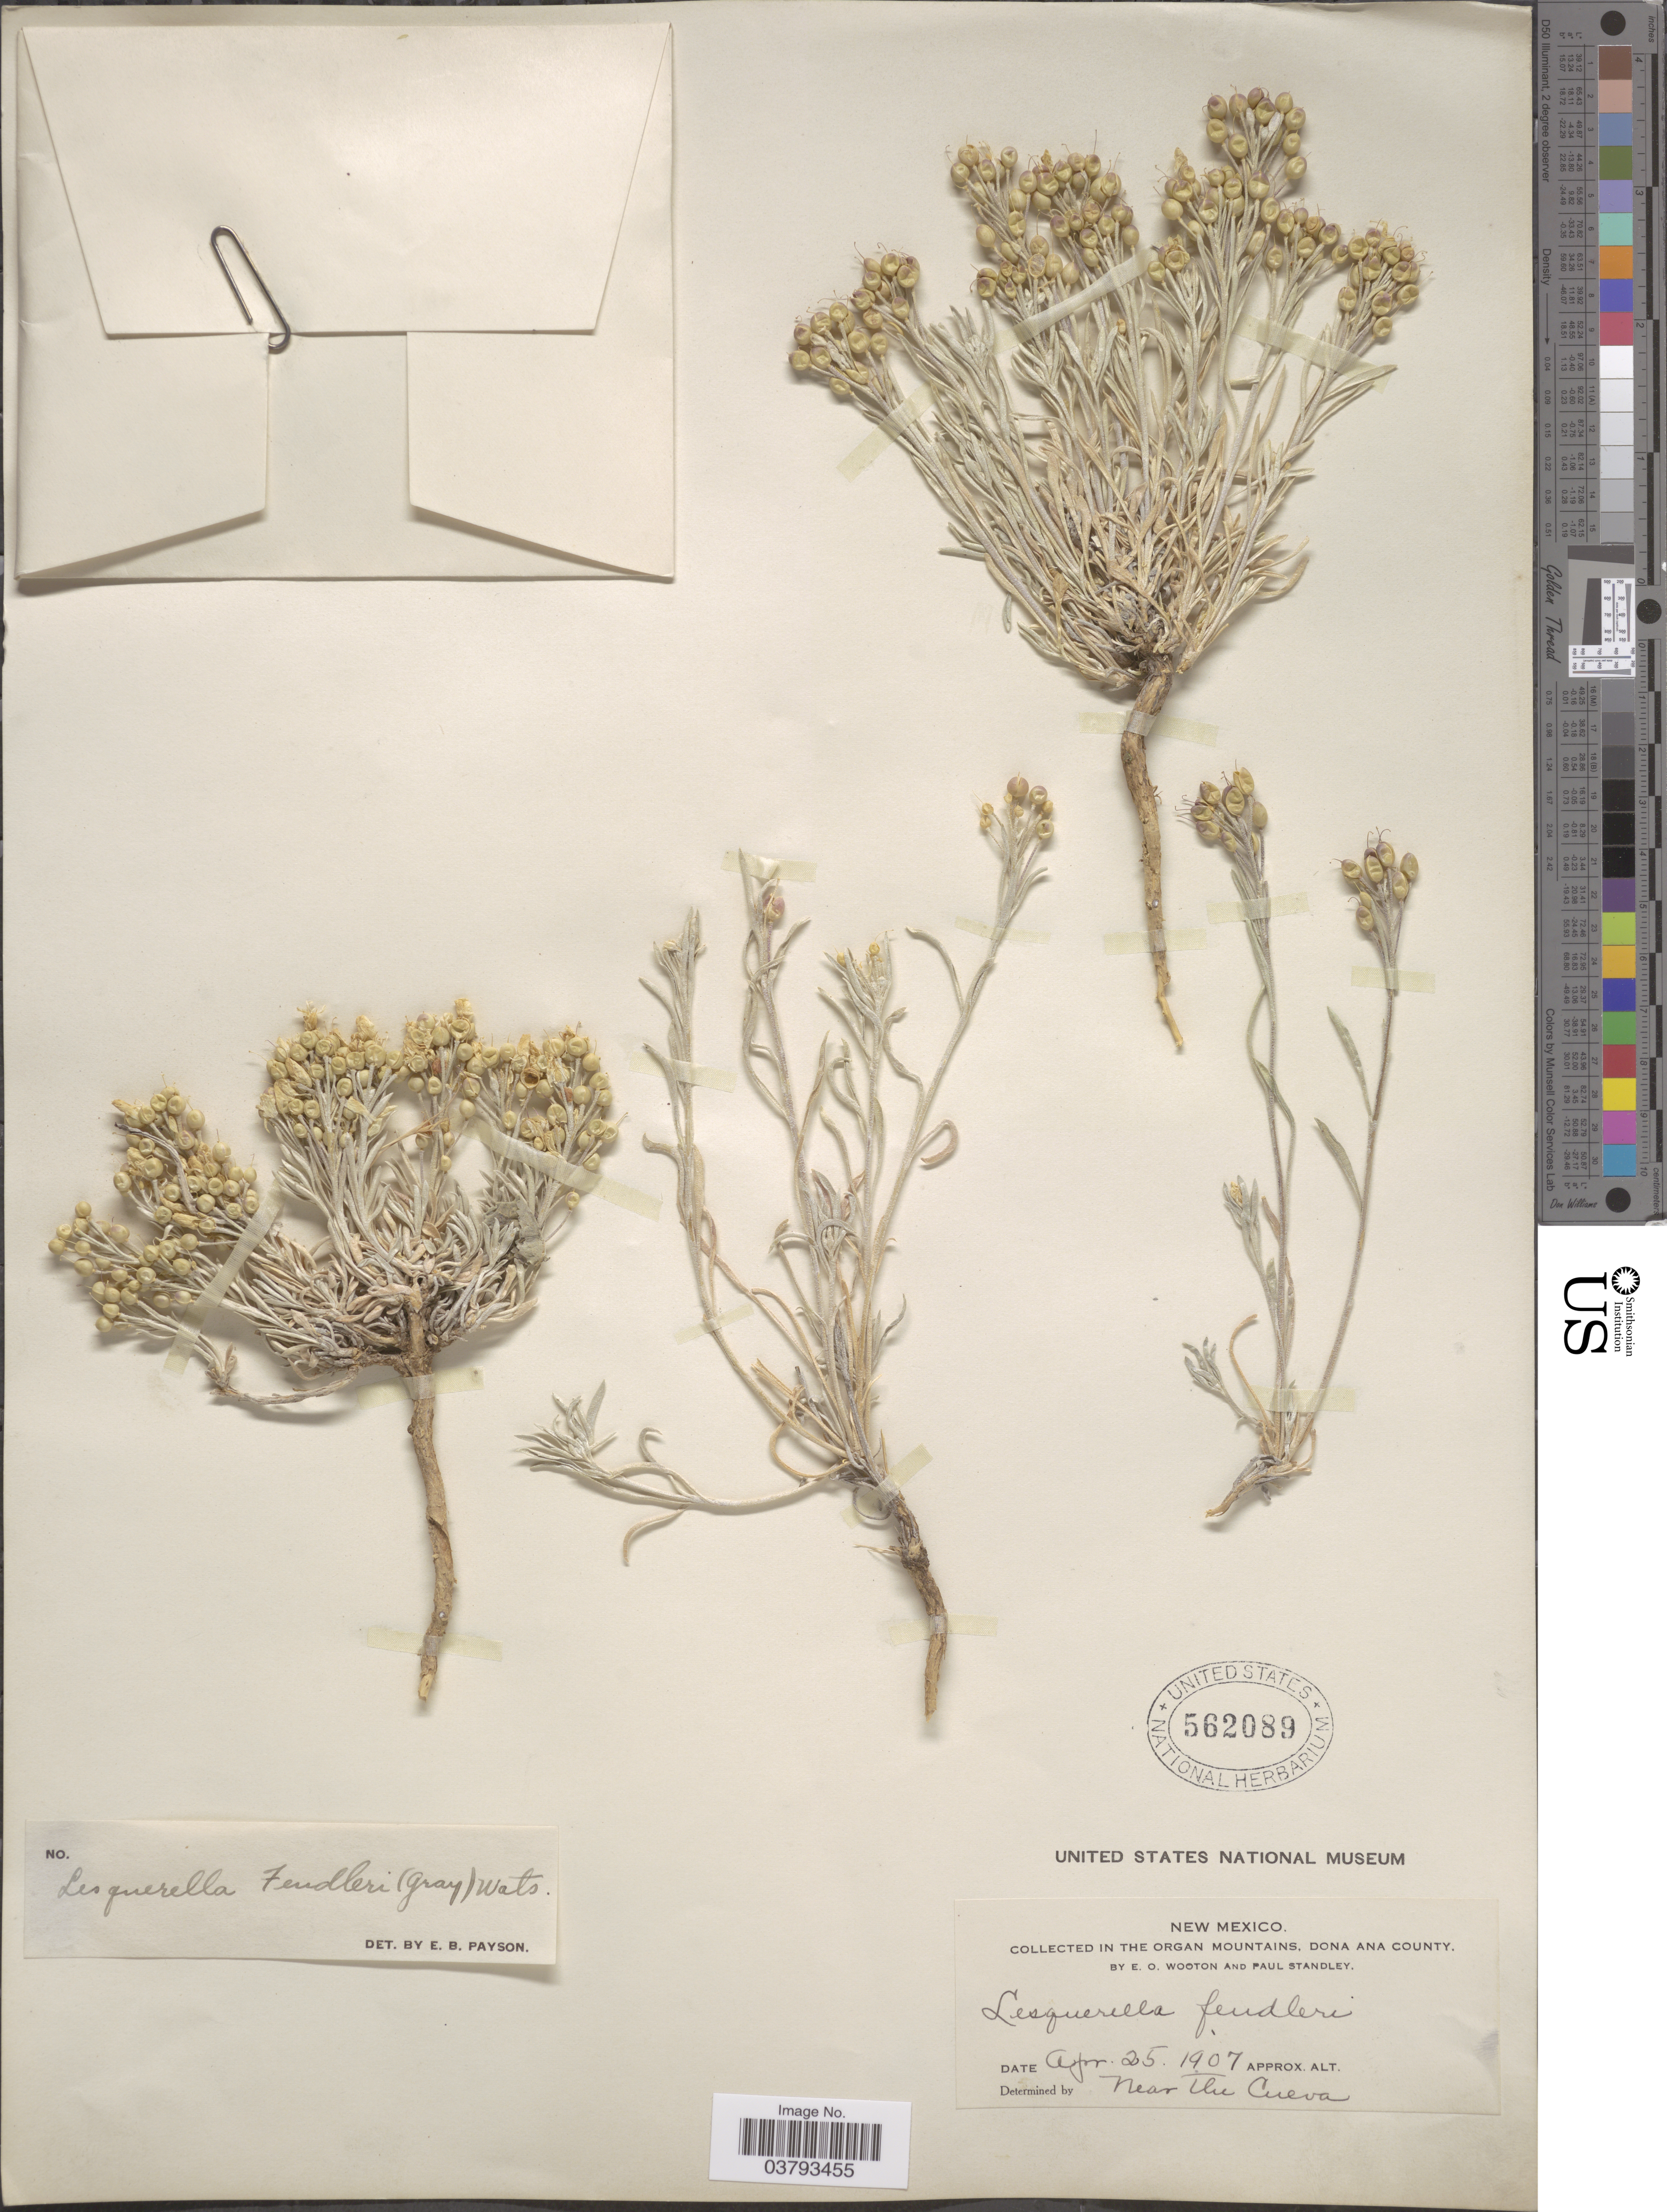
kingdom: Plantae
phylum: Tracheophyta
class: Magnoliopsida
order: Brassicales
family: Brassicaceae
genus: Lesquerella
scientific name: Lesquerella fendleri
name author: (A. Gray) S. Watson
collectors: E. O. Wooton & P. C. Standley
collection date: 1907-04-25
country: United States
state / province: New Mexico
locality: The Organ Mountains, Dona Ana County. Near The Cueva.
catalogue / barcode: US 562089